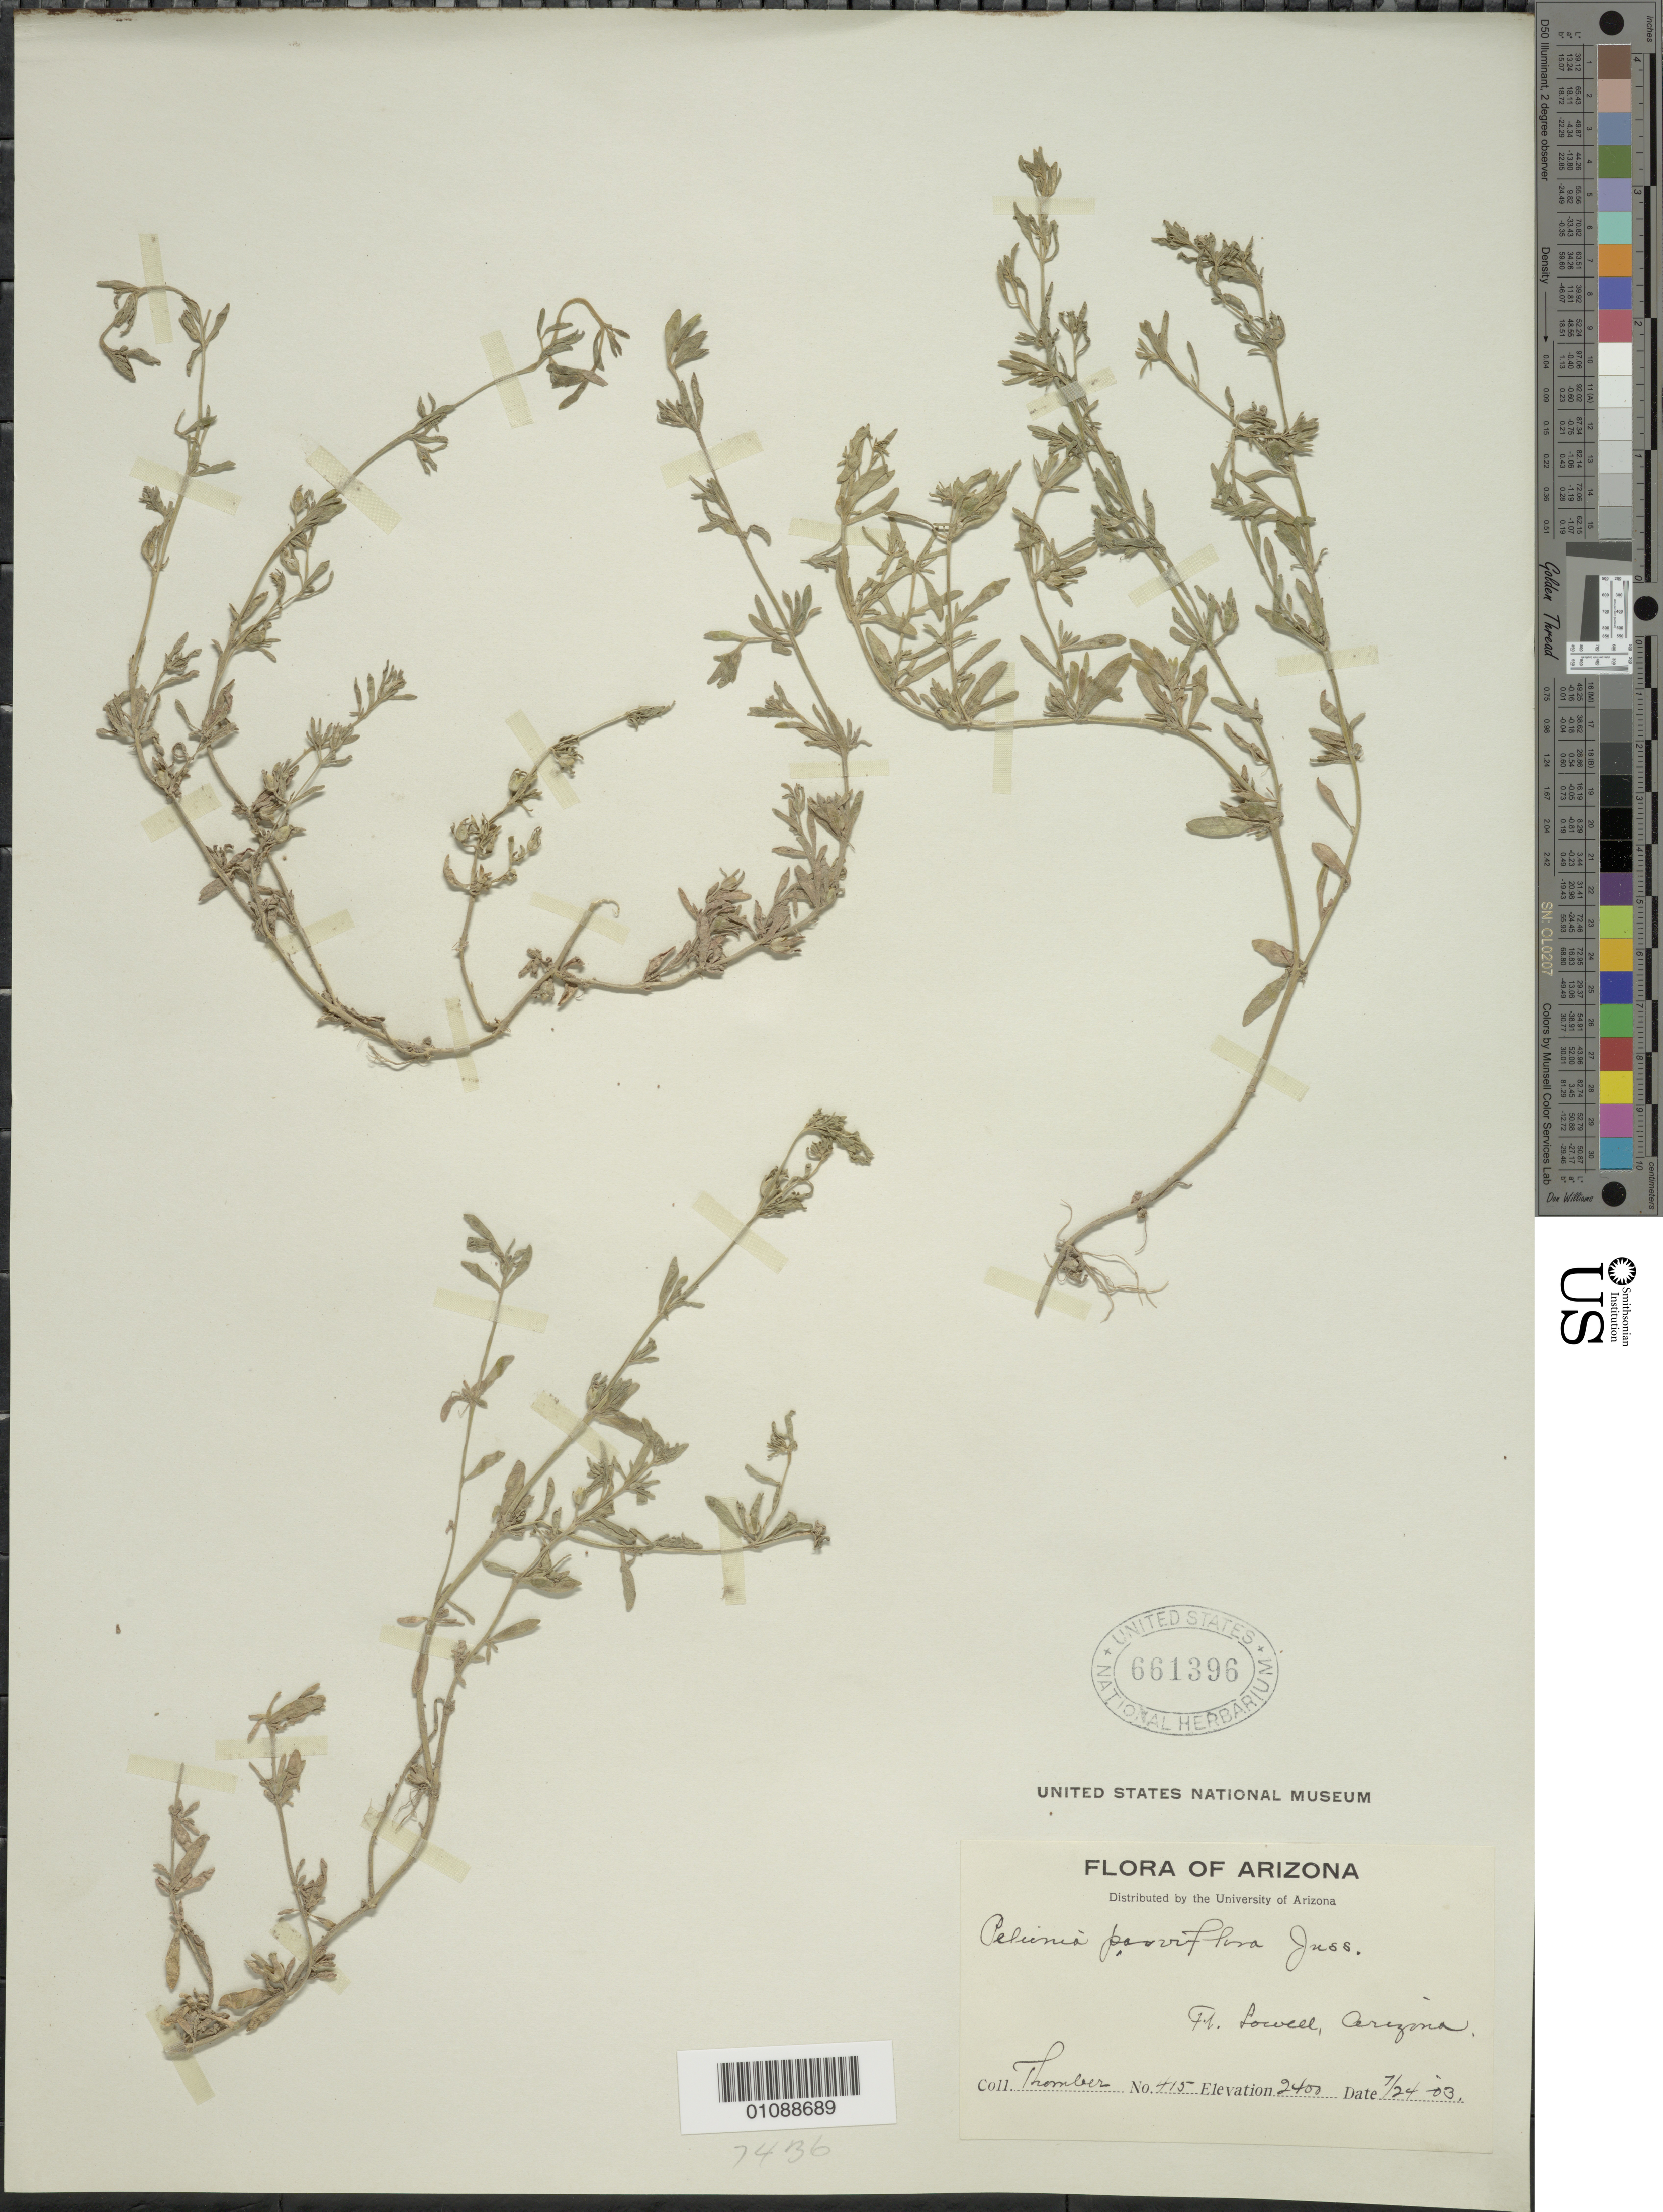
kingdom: Plantae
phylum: Tracheophyta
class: Magnoliopsida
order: Solanales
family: Solanaceae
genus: Petunia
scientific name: Petunia parviflora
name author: Juss.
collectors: J. Thornber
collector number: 415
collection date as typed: Transcribed d/m/y: 24/7/3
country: United States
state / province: Arizona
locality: Fl. Lowell.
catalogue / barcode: US 661396